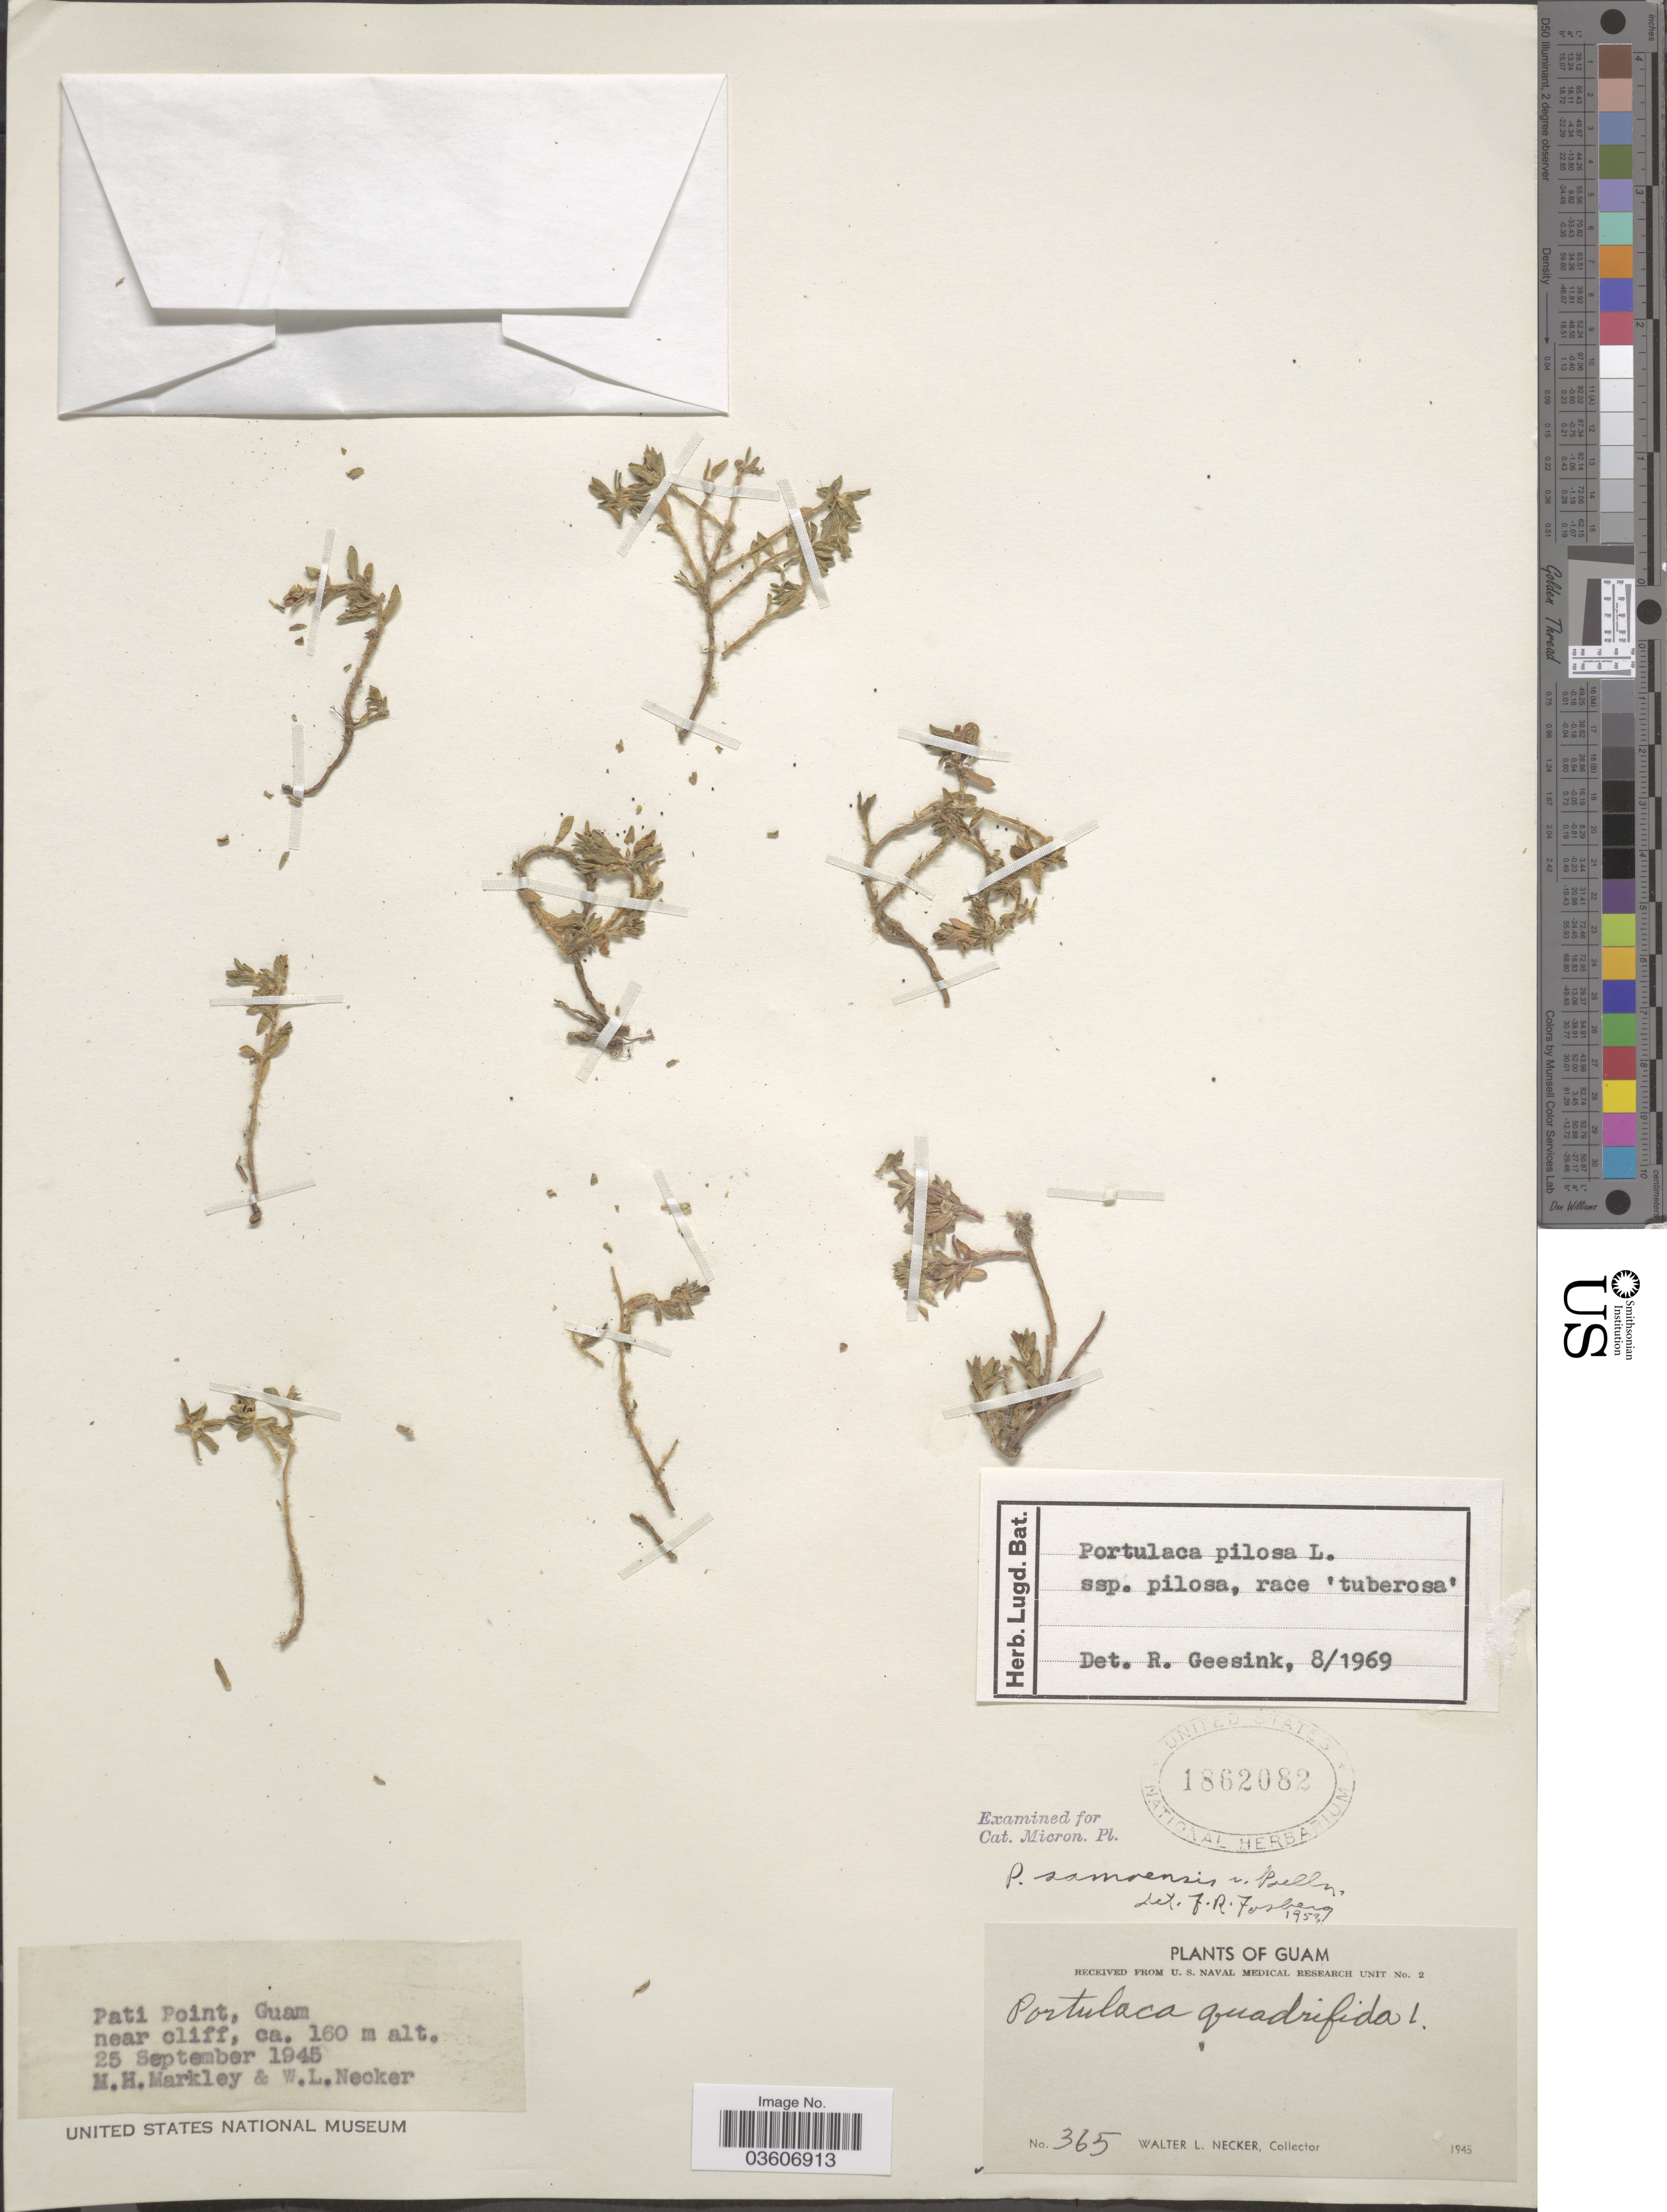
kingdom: Plantae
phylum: Tracheophyta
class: Magnoliopsida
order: Caryophyllales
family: Portulacaceae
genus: Portulaca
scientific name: Portulaca australis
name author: Endl.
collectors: M. Markley & W. L. Necker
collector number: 365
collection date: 1945-09-25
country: Guam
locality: Pati Point. Guam near cliff.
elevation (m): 160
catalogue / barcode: US 1862082